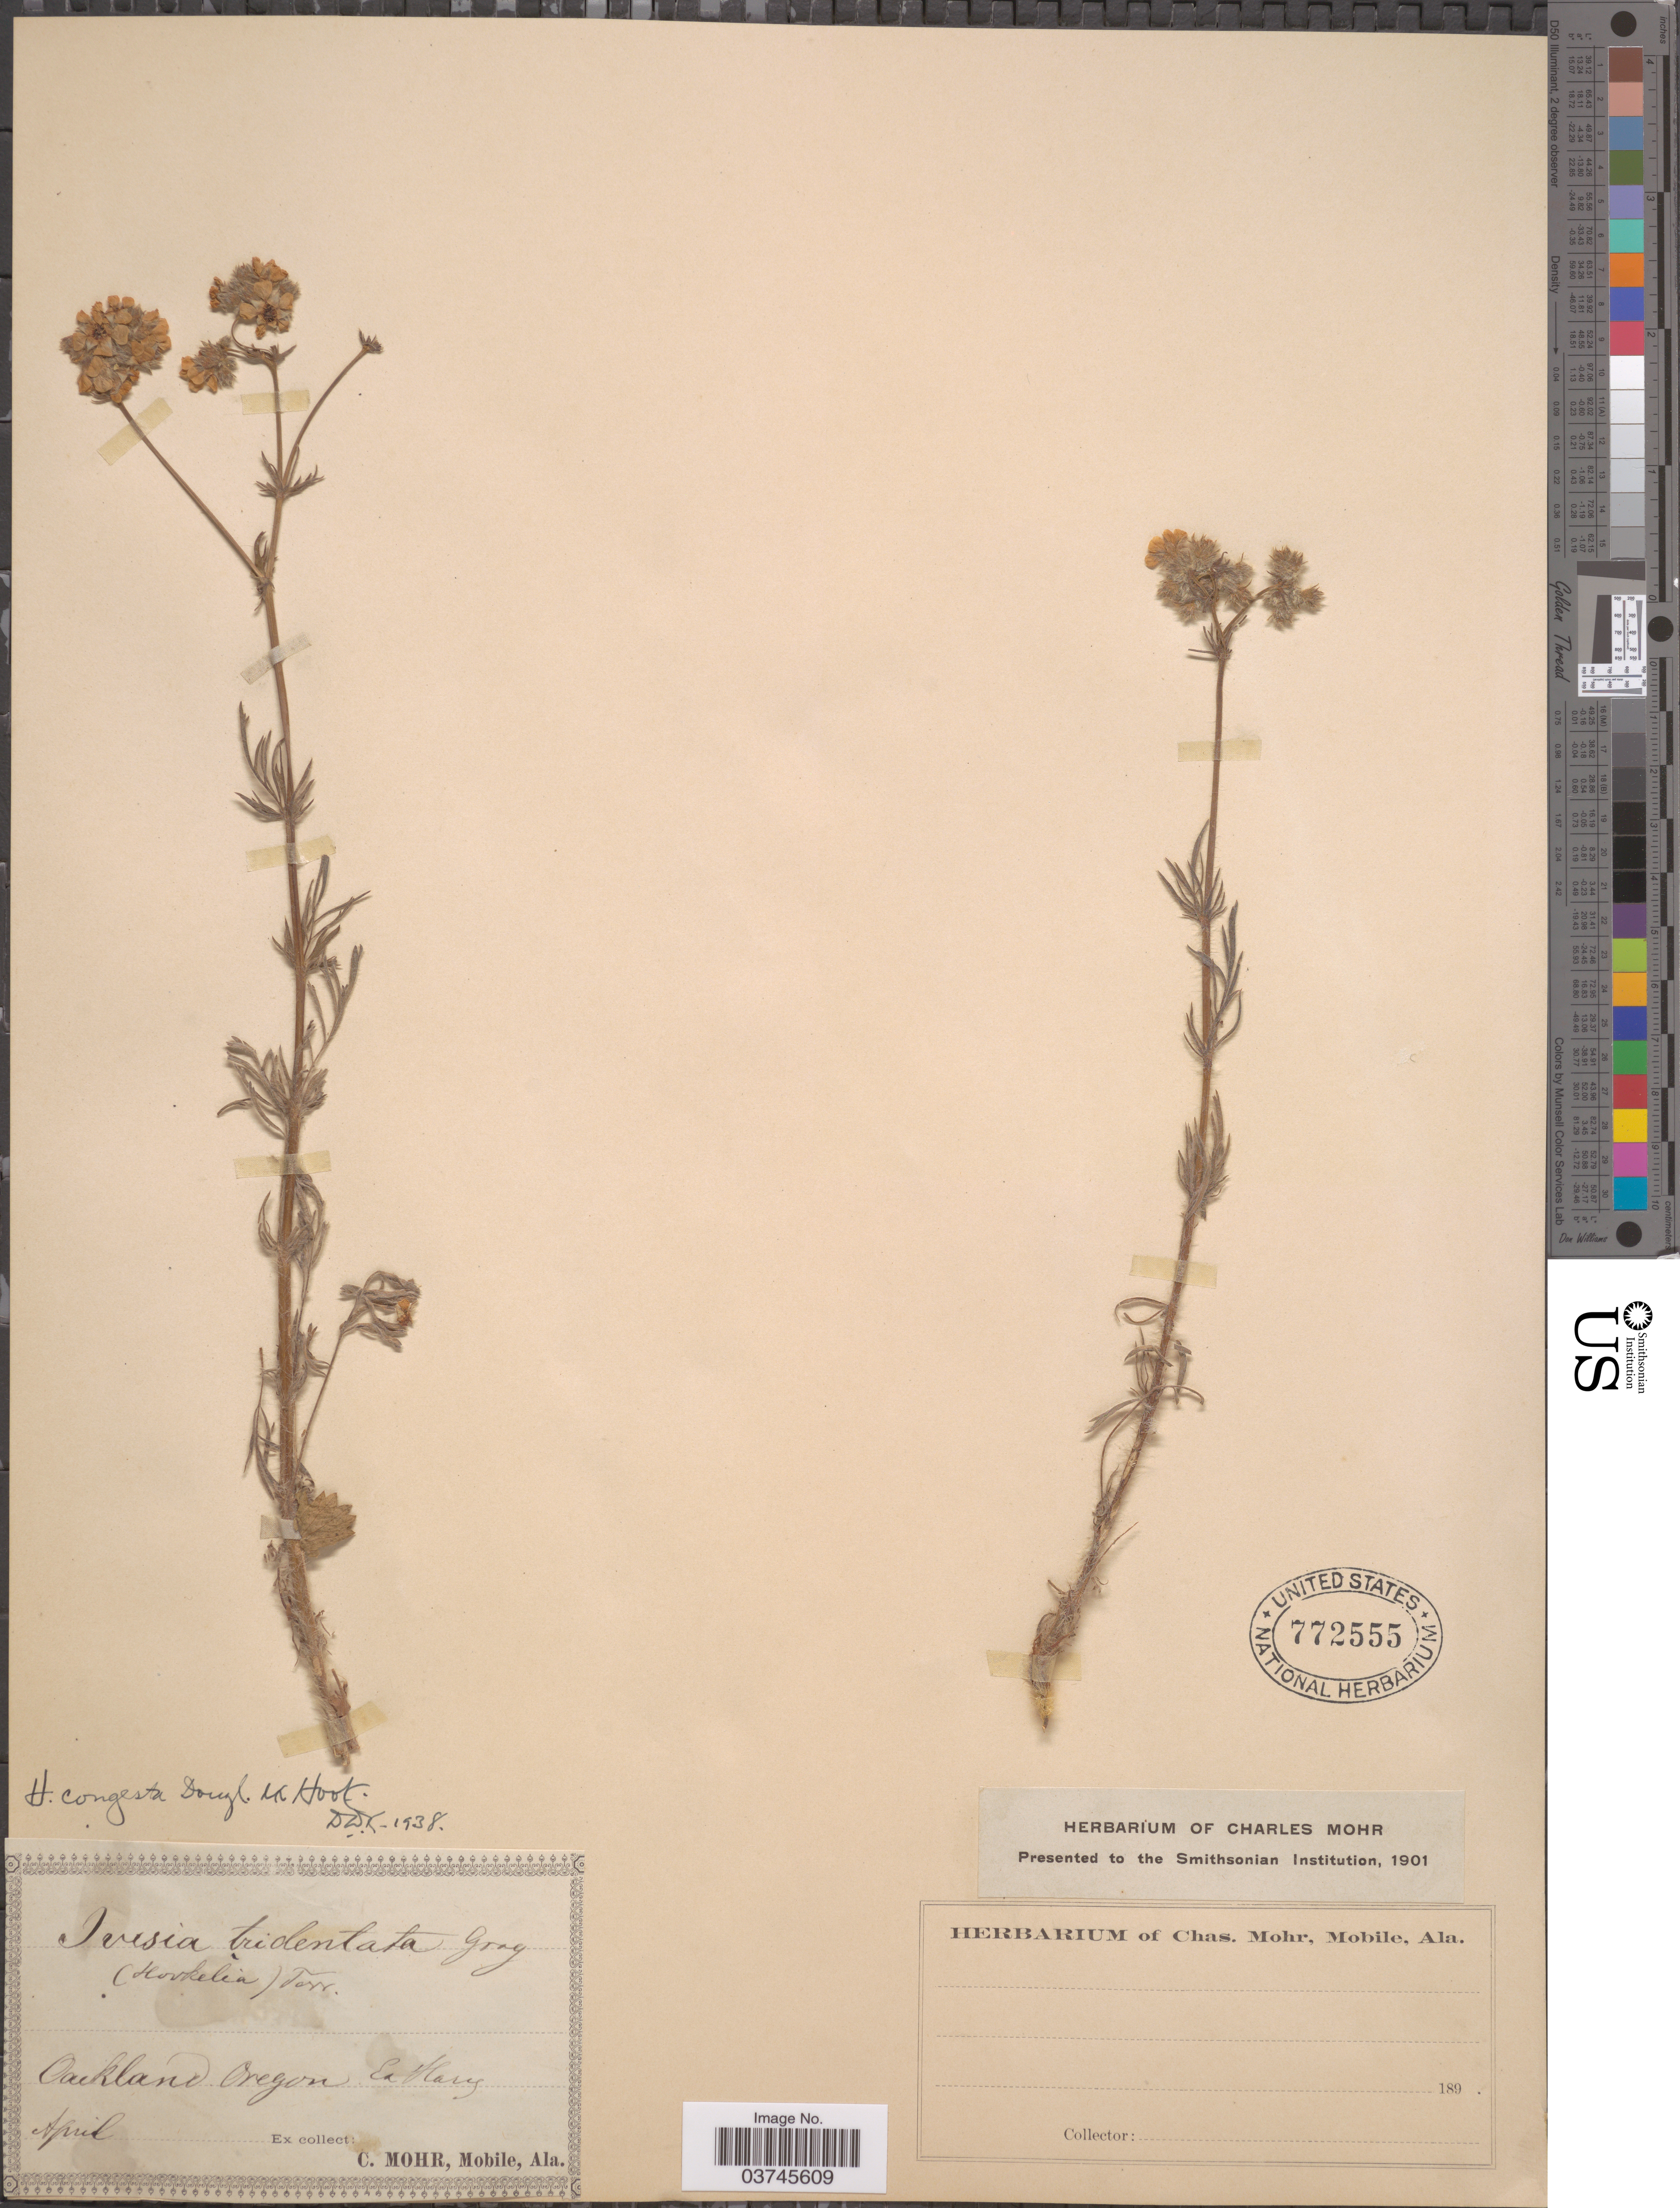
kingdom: Plantae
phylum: Tracheophyta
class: Magnoliopsida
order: Rosales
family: Rosaceae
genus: Potentilla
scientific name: Potentilla congesta var. congesta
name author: (Douglas ex Hook.) Baill.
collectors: Mohr, C. T. (herbarium)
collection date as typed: april 189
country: United States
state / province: Oregon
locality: Oakland.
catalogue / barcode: US 772555